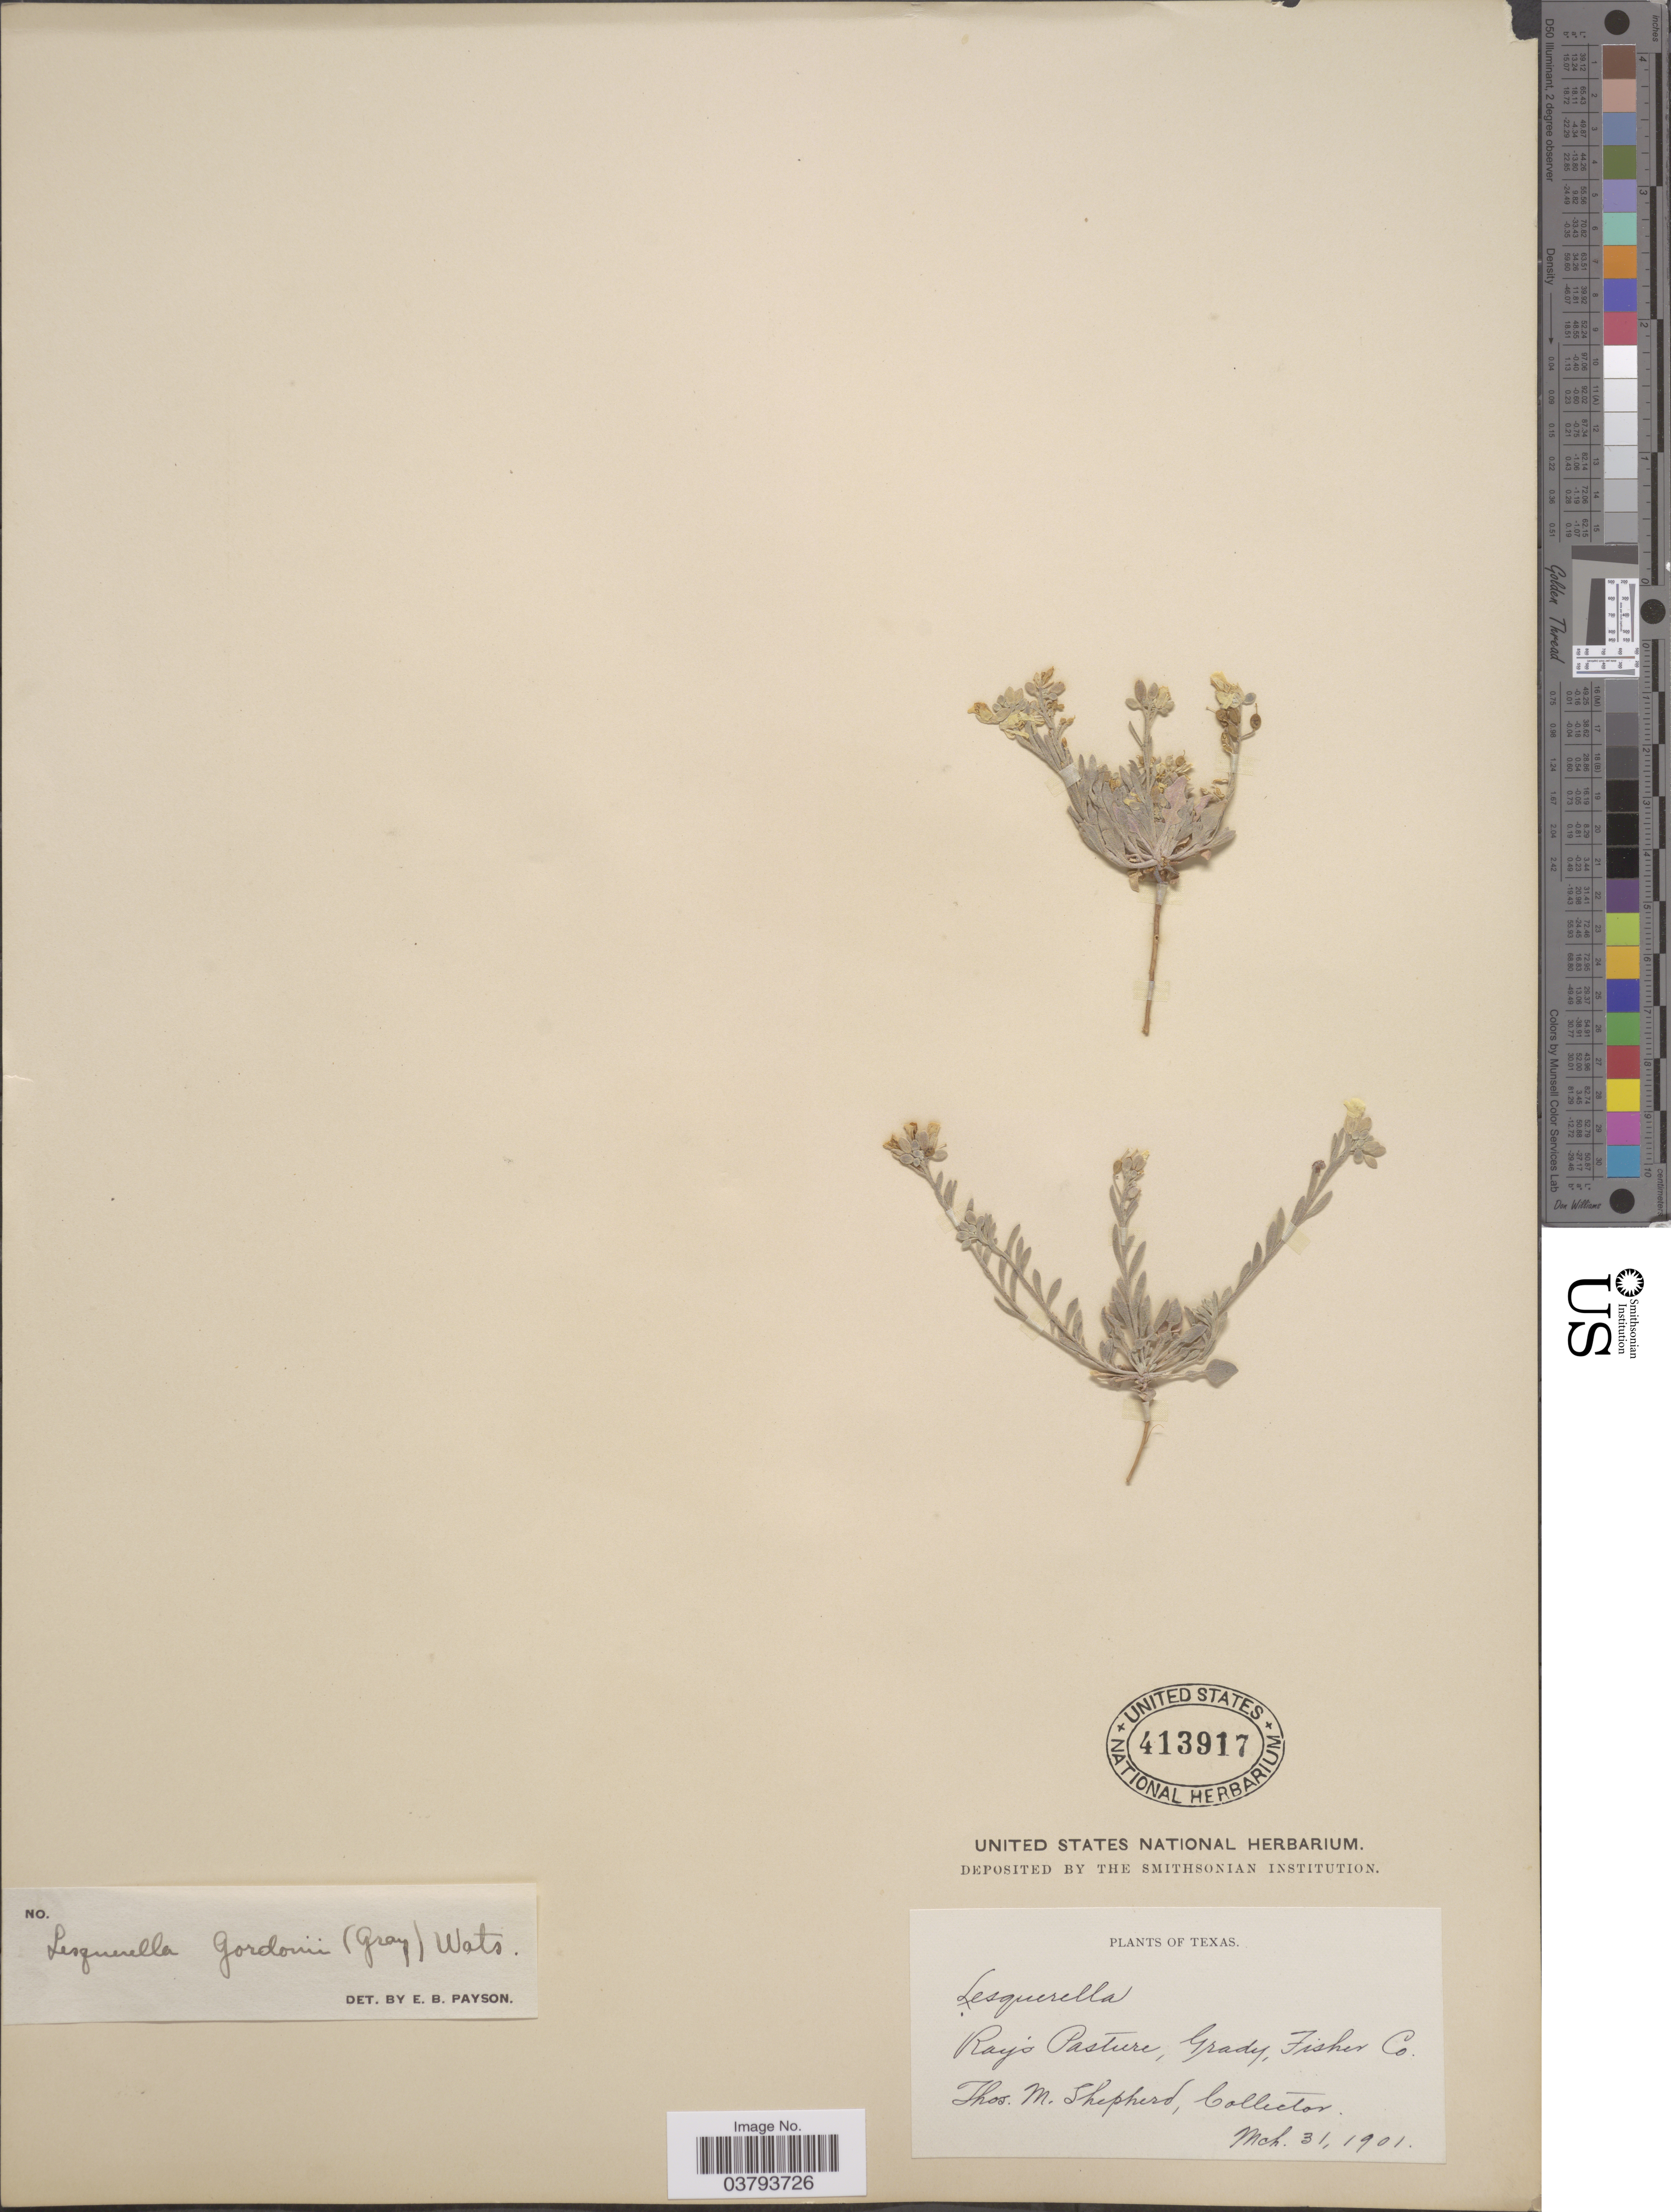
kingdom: Plantae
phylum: Tracheophyta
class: Magnoliopsida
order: Brassicales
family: Brassicaceae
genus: Lesquerella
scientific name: Lesquerella gordonii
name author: (A. Gray) S. Watson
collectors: T. Shepherd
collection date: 1901-05-31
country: United States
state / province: Texas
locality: Ray's Pasture, Grady, Fisher Co.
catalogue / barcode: US 413917